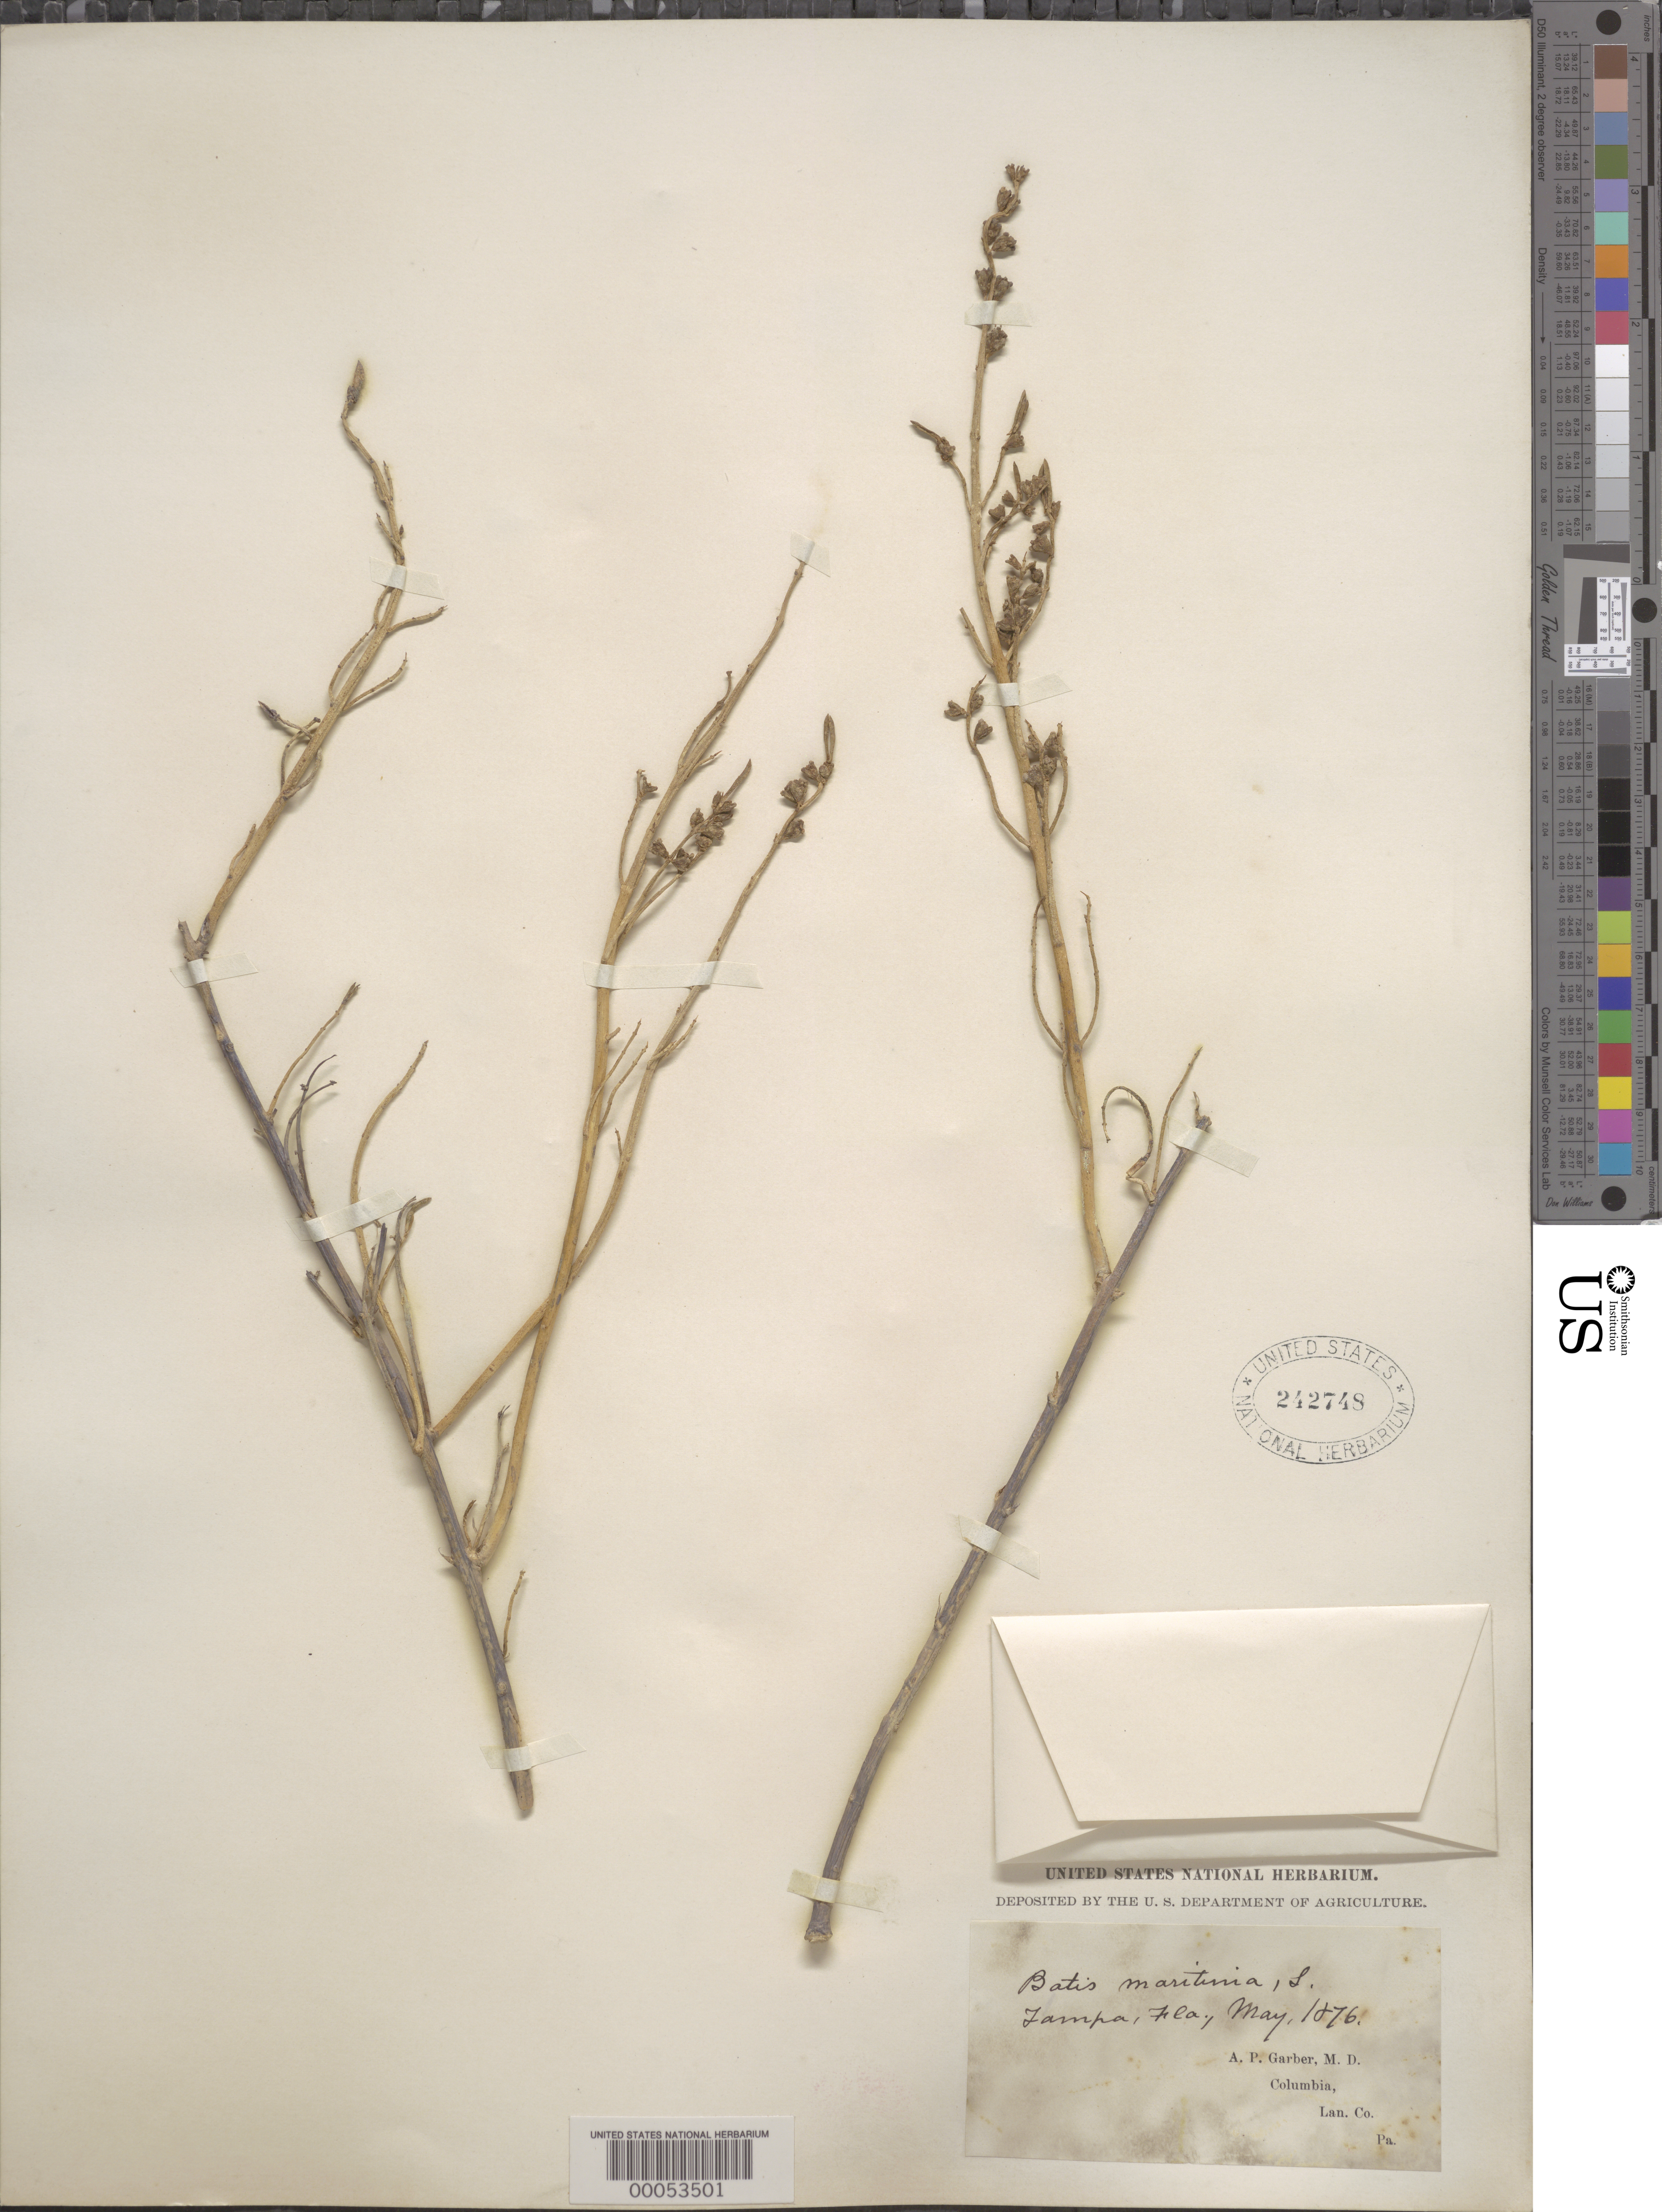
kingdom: Plantae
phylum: Tracheophyta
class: Magnoliopsida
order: Brassicales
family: Bataceae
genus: Batis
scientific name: Batis maritima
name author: L.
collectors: A. P. Garber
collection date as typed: May 1876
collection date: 1876-05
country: United States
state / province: Florida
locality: Tampa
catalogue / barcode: US 242748